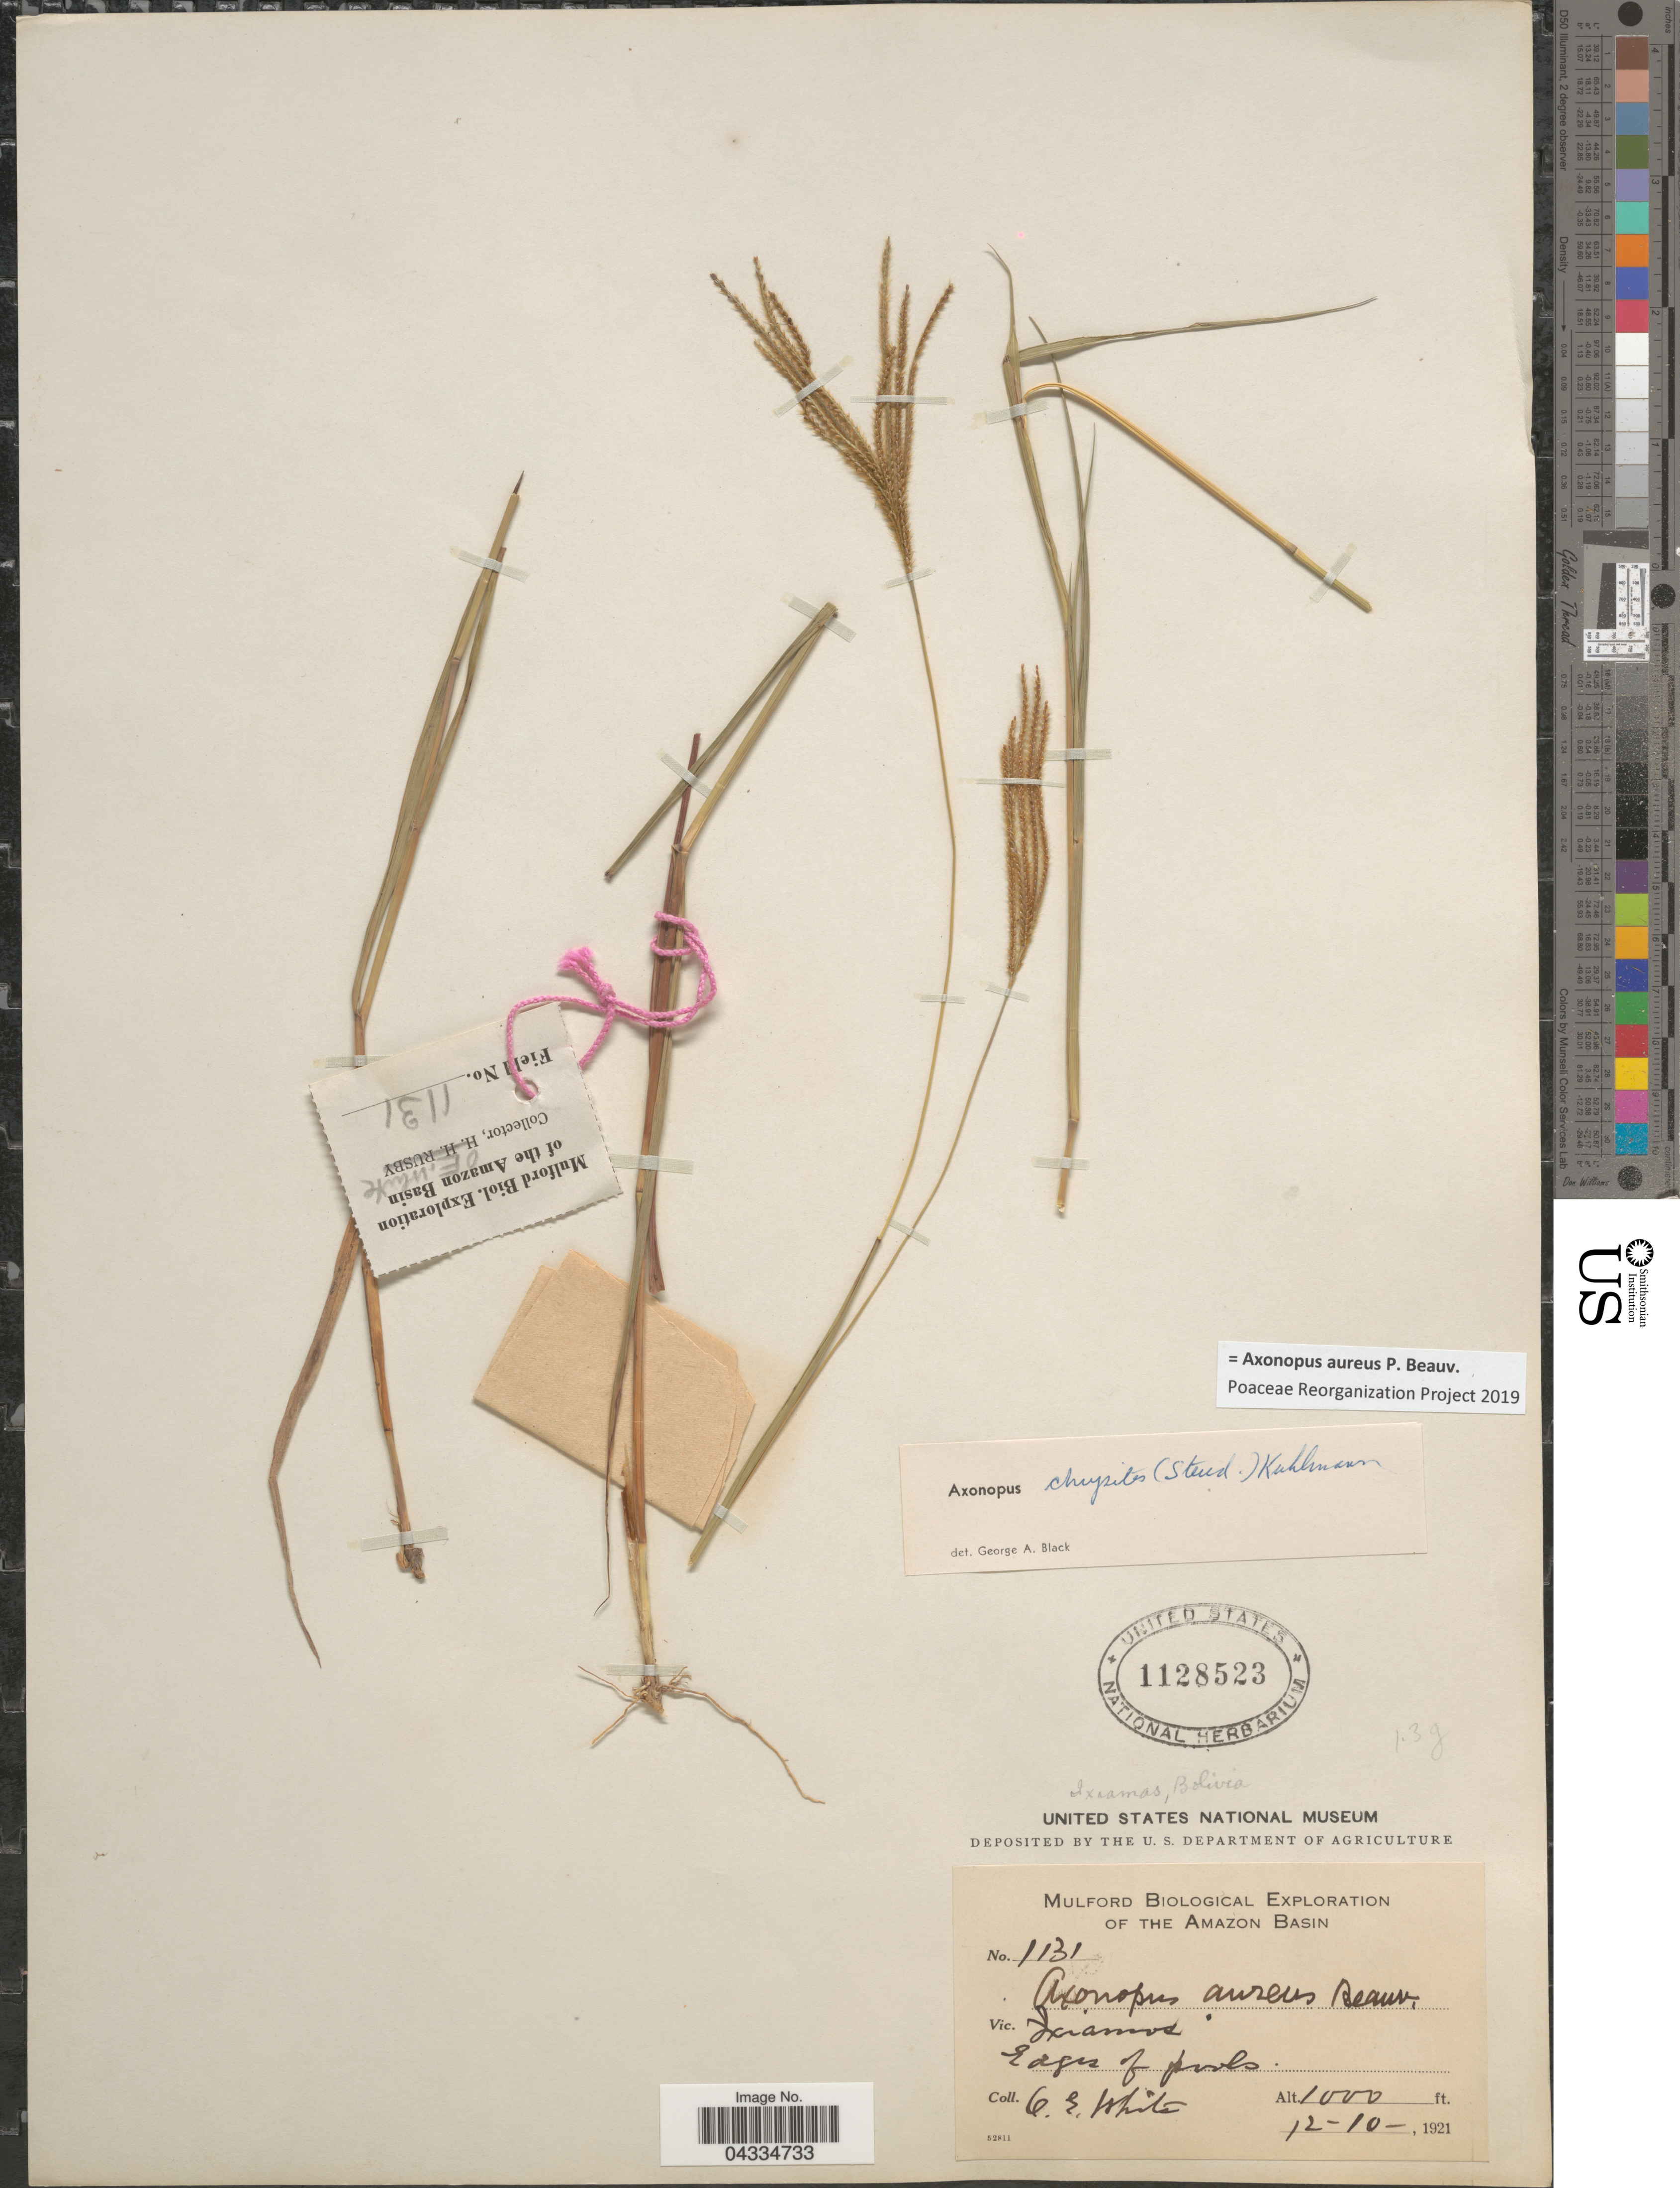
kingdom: Plantae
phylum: Tracheophyta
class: Liliopsida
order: Poales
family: Poaceae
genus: Axonopus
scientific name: Axonopus aureus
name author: P. Beauv.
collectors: O. E. White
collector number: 1131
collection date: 1921-12-10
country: Bolivia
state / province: La Paz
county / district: Iturralde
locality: Ixiamas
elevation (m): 305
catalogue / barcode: US 1128523